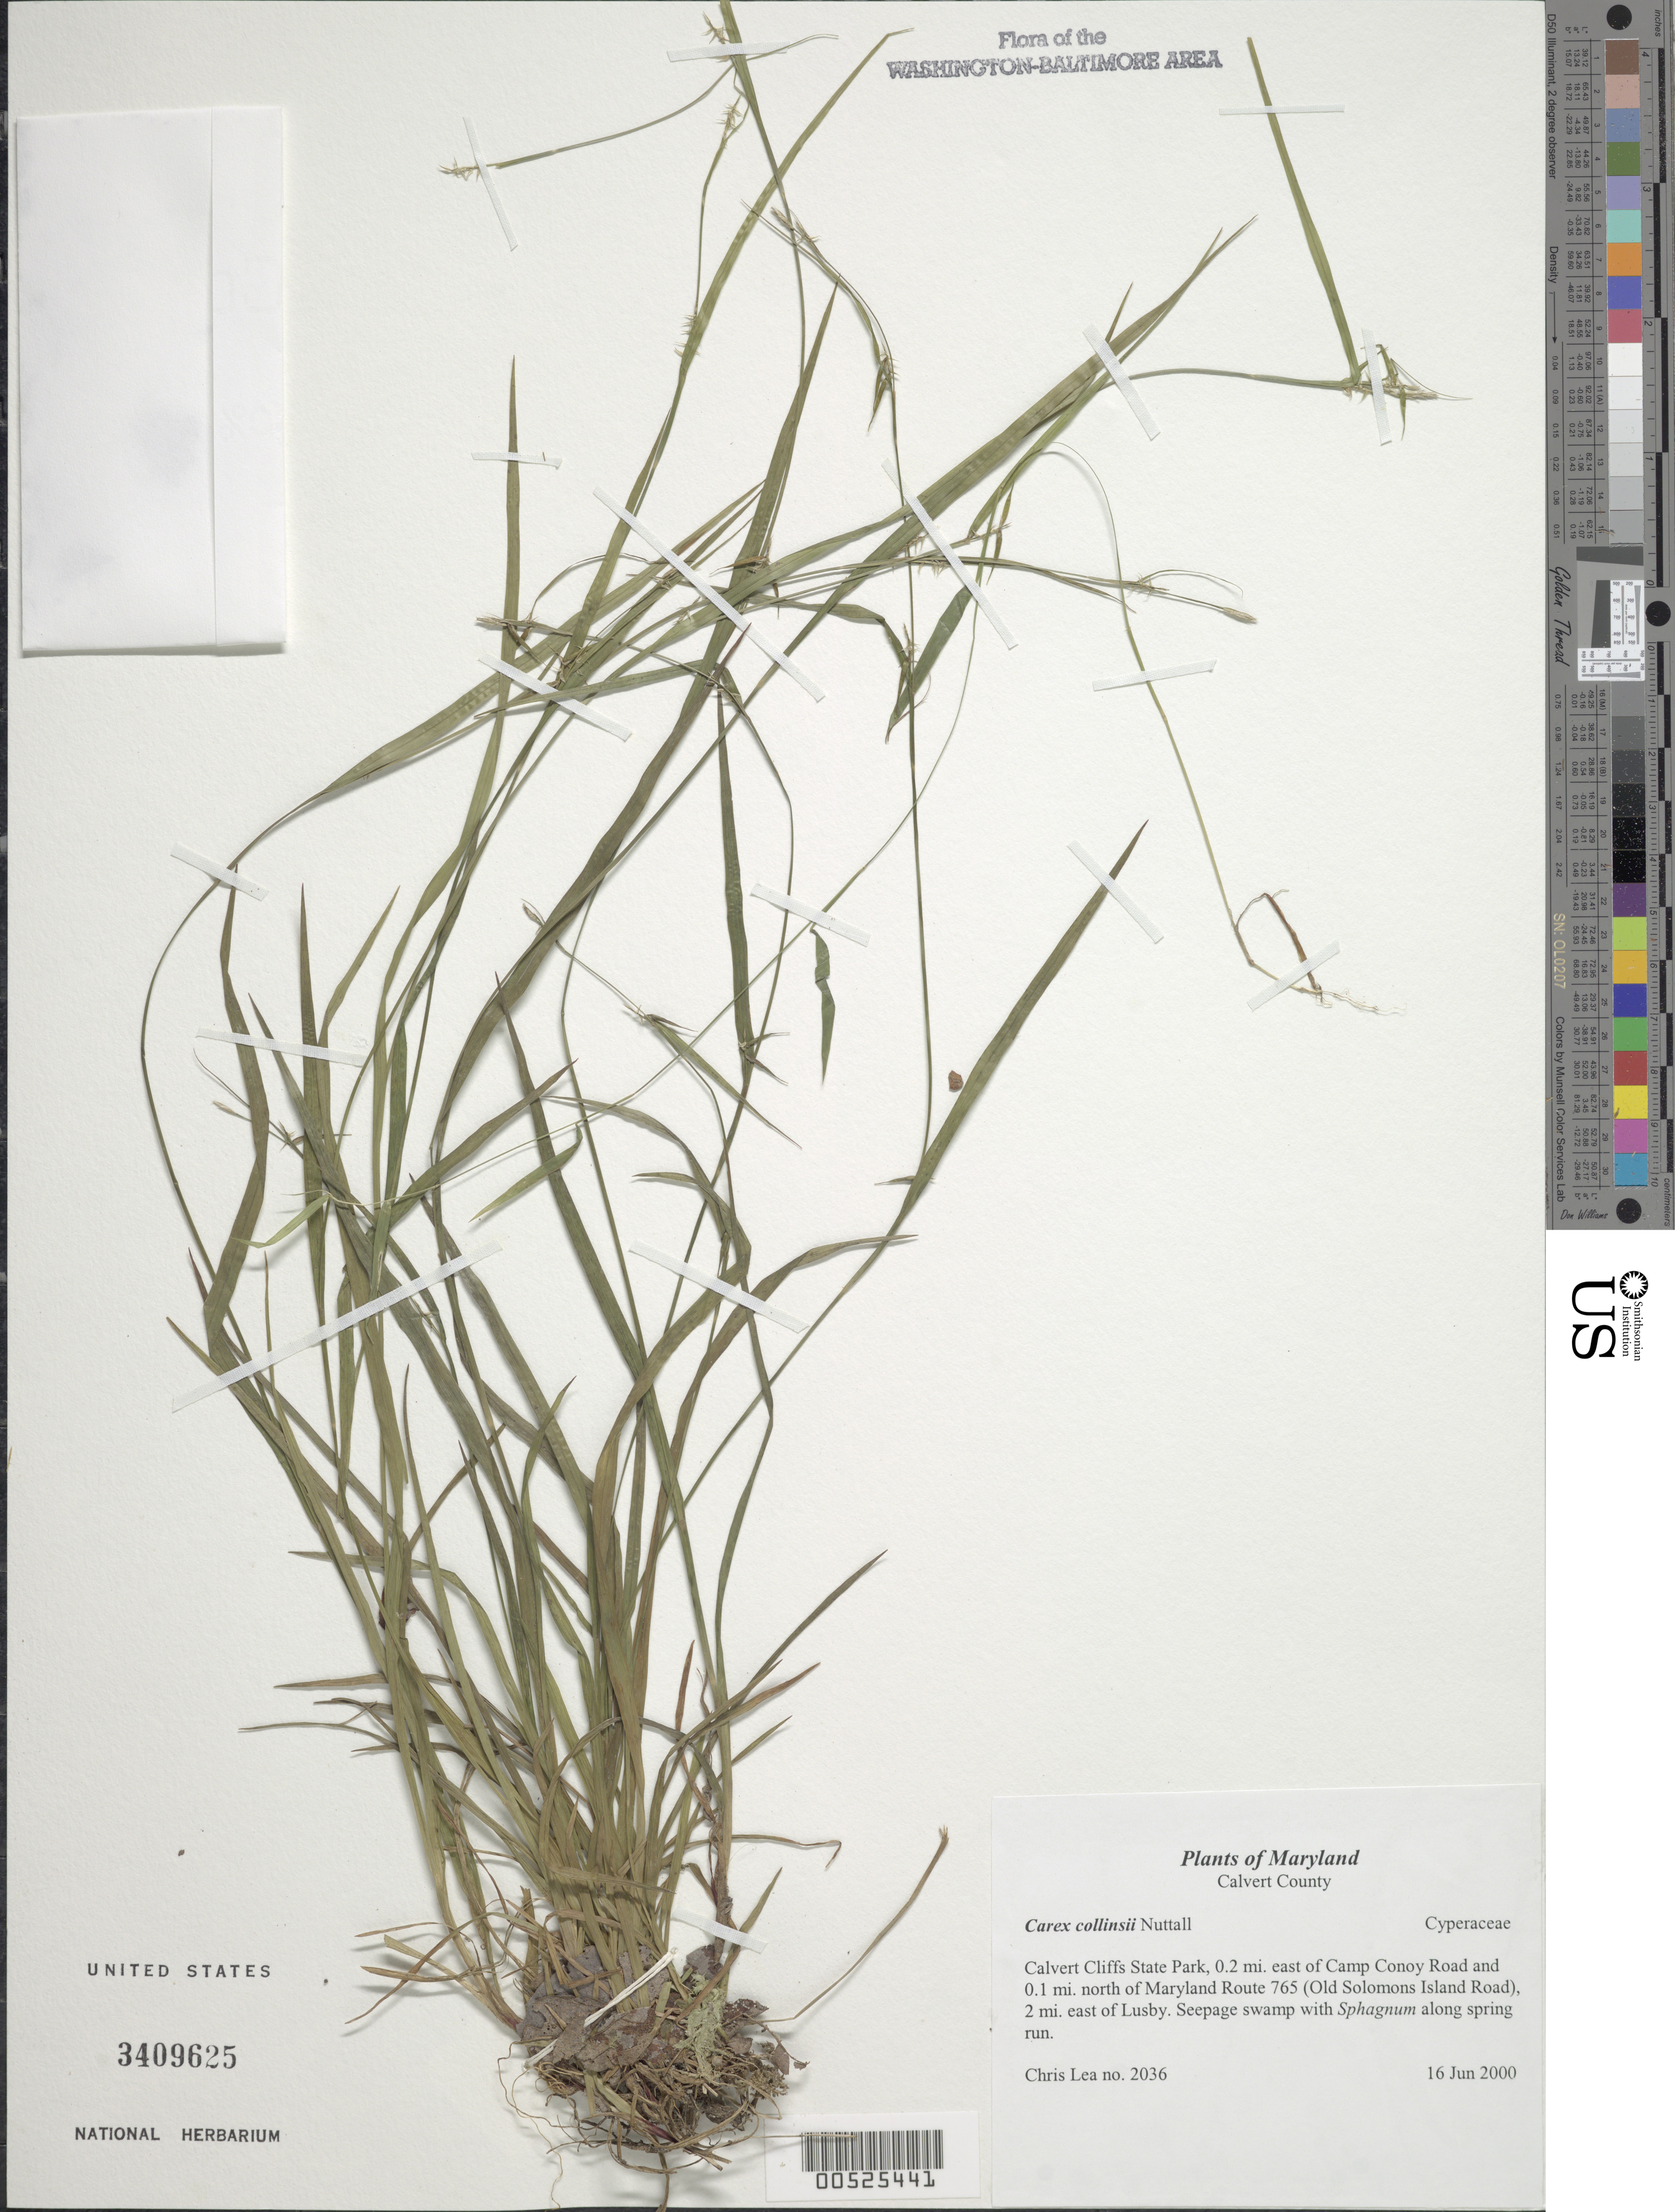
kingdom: Plantae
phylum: Tracheophyta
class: Liliopsida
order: Poales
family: Cyperaceae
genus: Carex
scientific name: Carex collinsii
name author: Nutt.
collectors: C. Lea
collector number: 2036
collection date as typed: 16 Jun 2000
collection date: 2000-06-16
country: United States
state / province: Maryland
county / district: Calvert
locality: Calvert Cliffs State Park, 0.2 mi. east of Camp Conoy Road and 0.1 mi. north of Maryland Route 765 (Old Solomons Island Road), 2 mi. east of Lusby.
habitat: Seepage swamp with Sphagnum along spring run.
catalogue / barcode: US 3409625